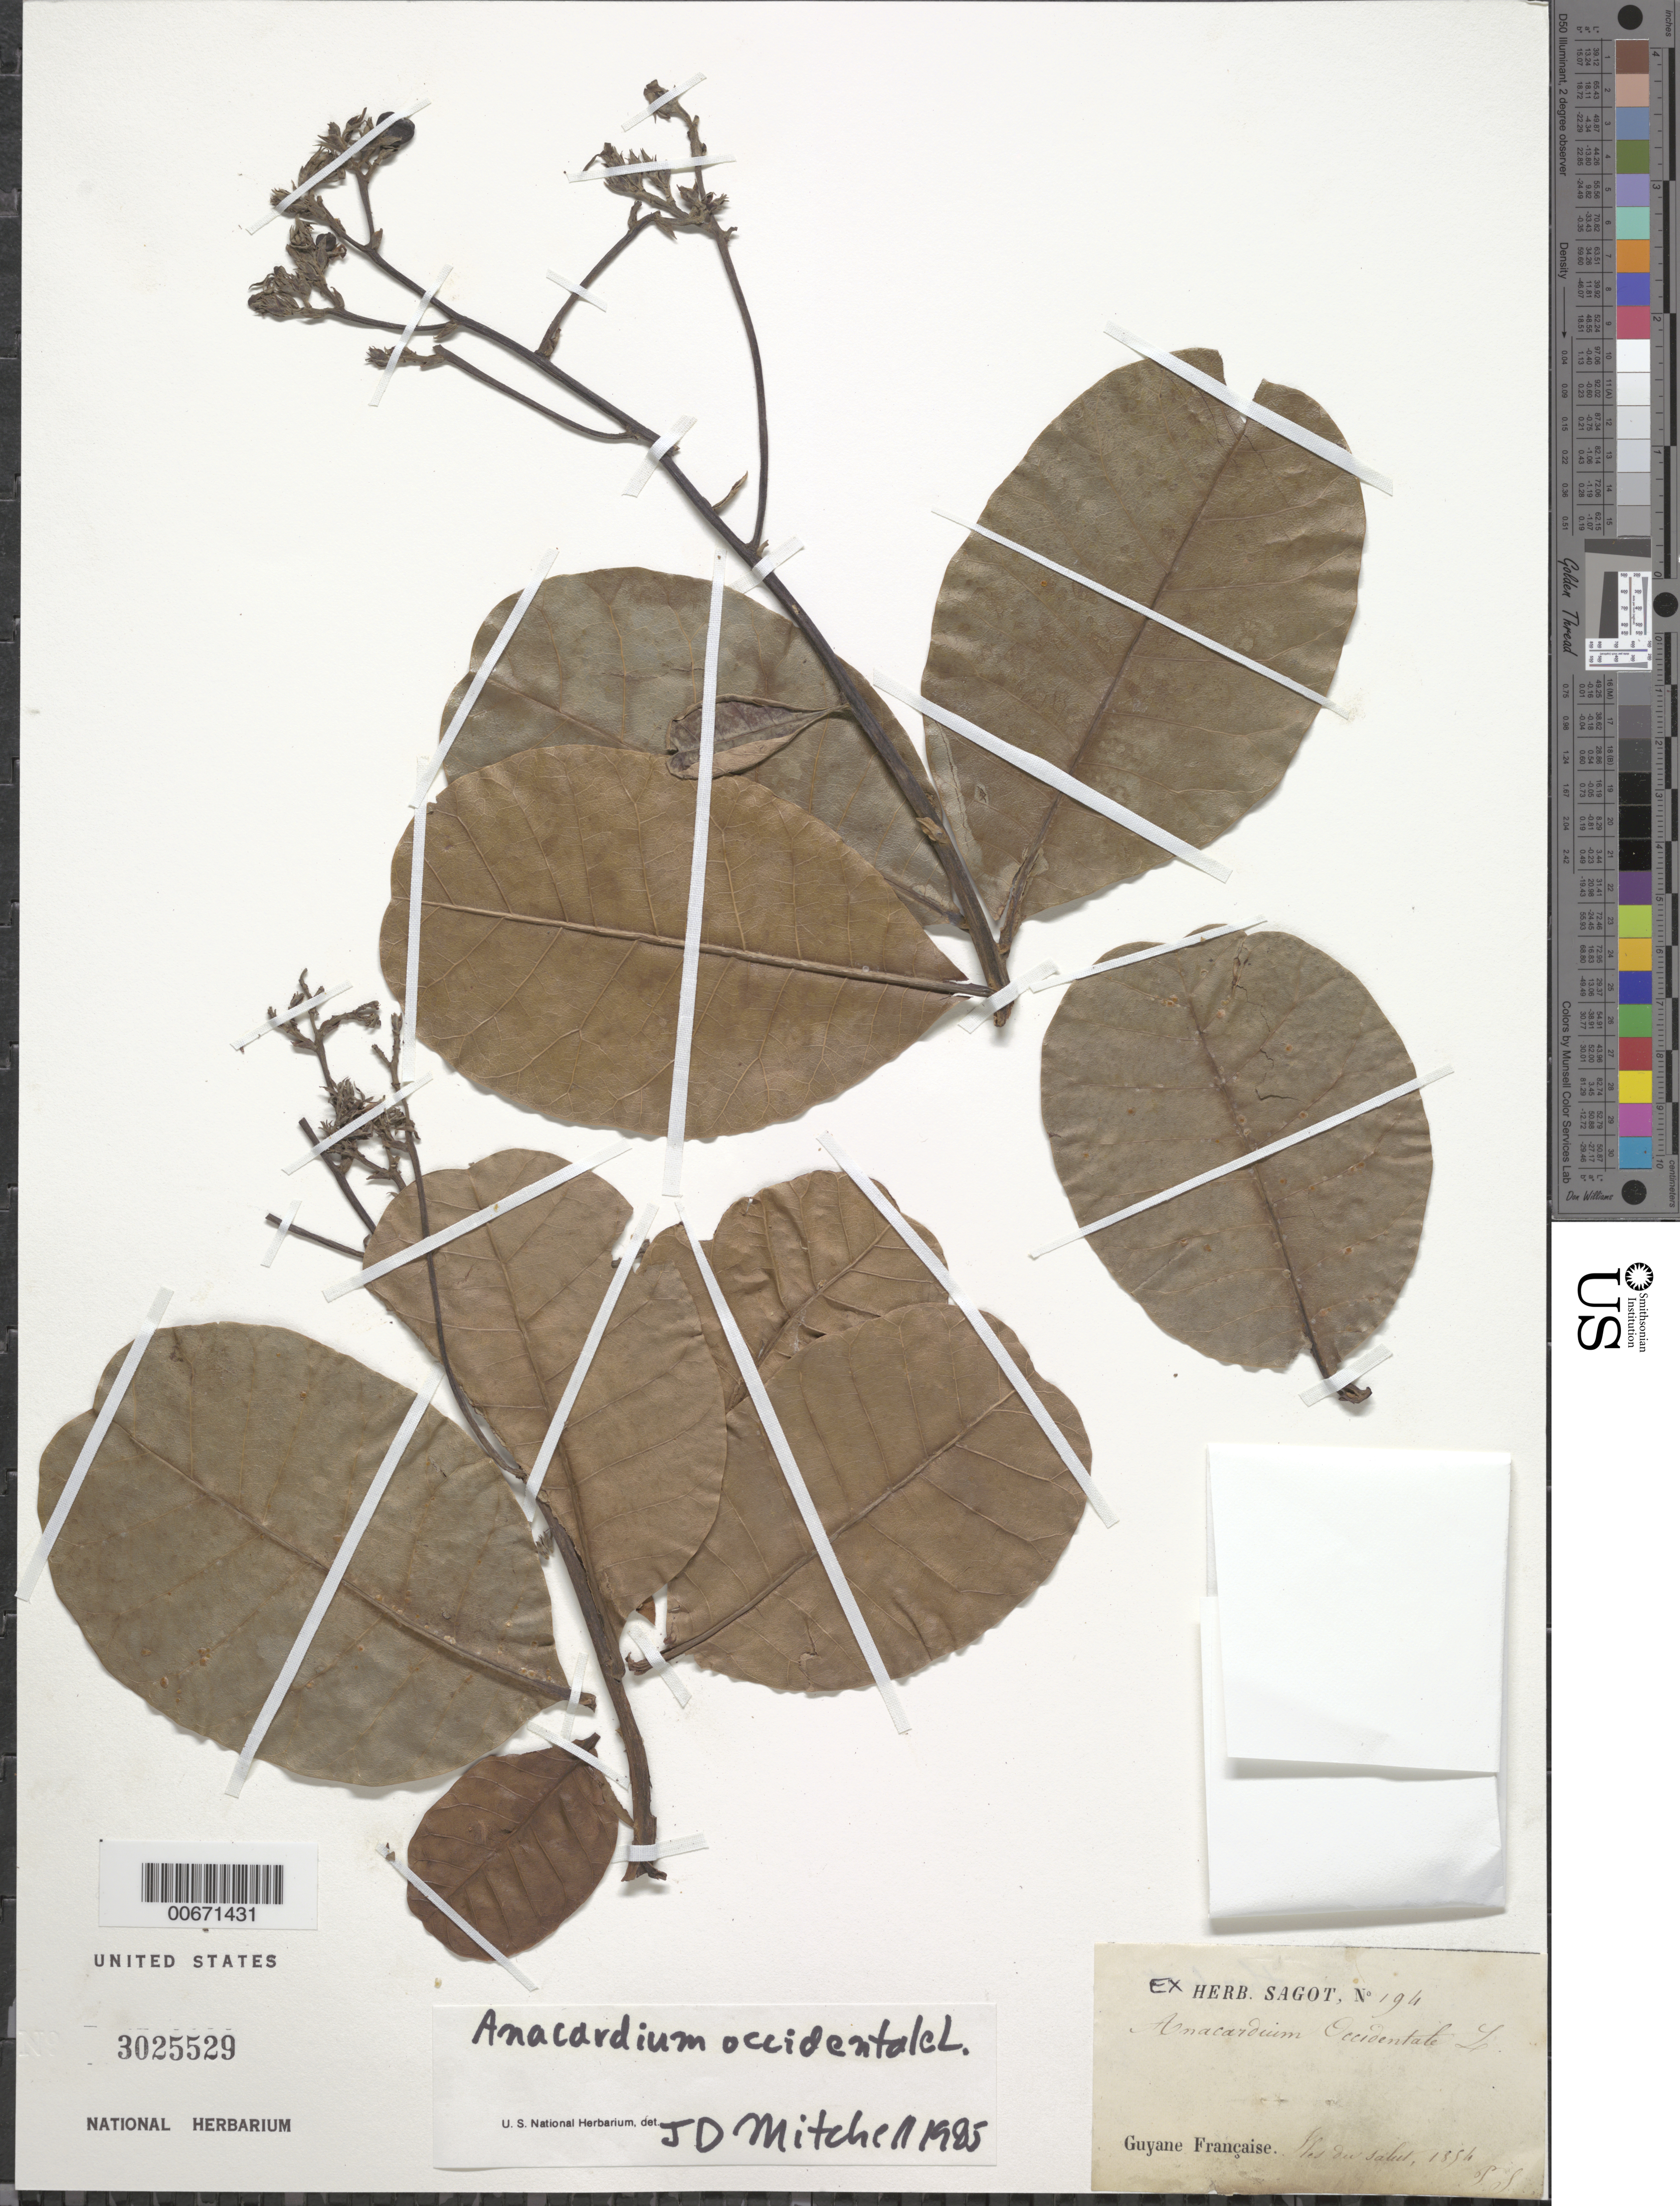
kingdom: Plantae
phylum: Tracheophyta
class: Magnoliopsida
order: Sapindales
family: Anacardiaceae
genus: Anacardium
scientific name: Anacardium occidentale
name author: L.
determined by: Mitchell, John D.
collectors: P. A. Sagot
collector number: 194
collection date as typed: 1854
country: French Guiana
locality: Iles du Salut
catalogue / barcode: US 3025529